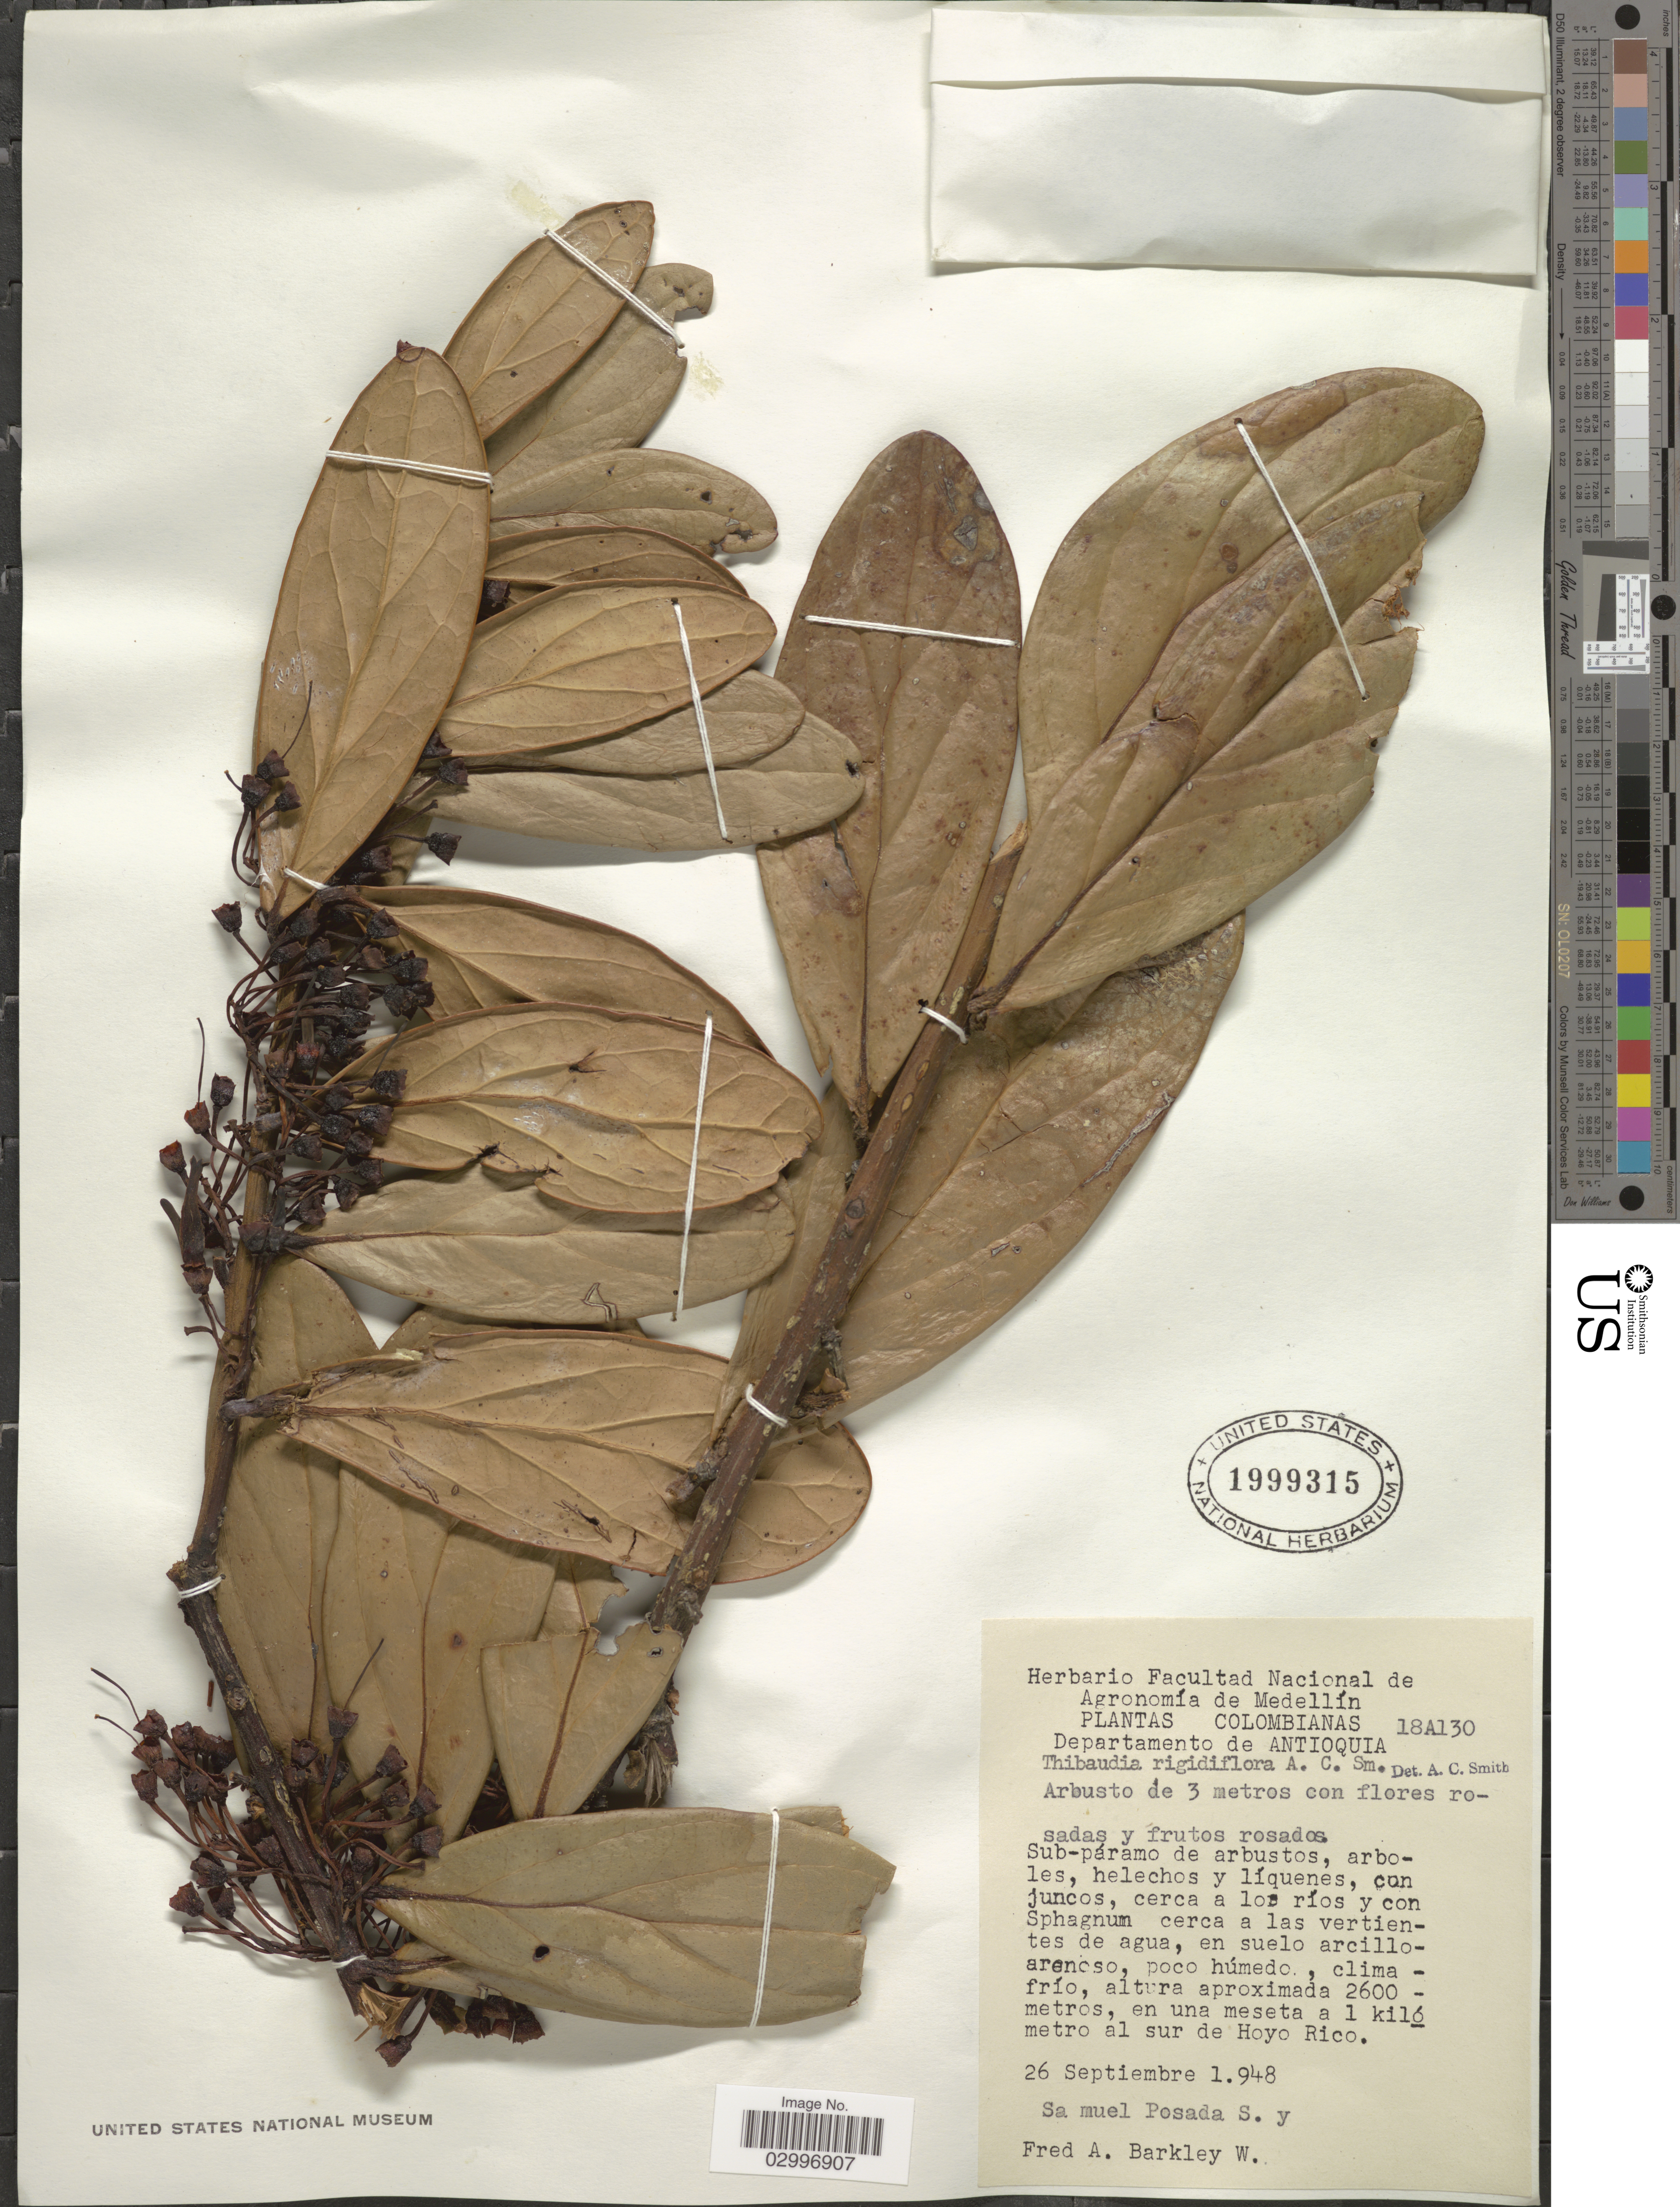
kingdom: Plantae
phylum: Tracheophyta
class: Magnoliopsida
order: Ericales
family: Ericaceae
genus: Thibaudia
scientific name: Thibaudia rigidiflora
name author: A.C. Sm.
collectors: S. Posada & F. Barkley W.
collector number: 18A130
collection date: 1948-09-26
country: Colombia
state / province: Antioquia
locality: Departamento de Antioquia, en una meseta a 1 kilometro al sur de Hoyo Rico.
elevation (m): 2600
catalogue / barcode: US 1999315